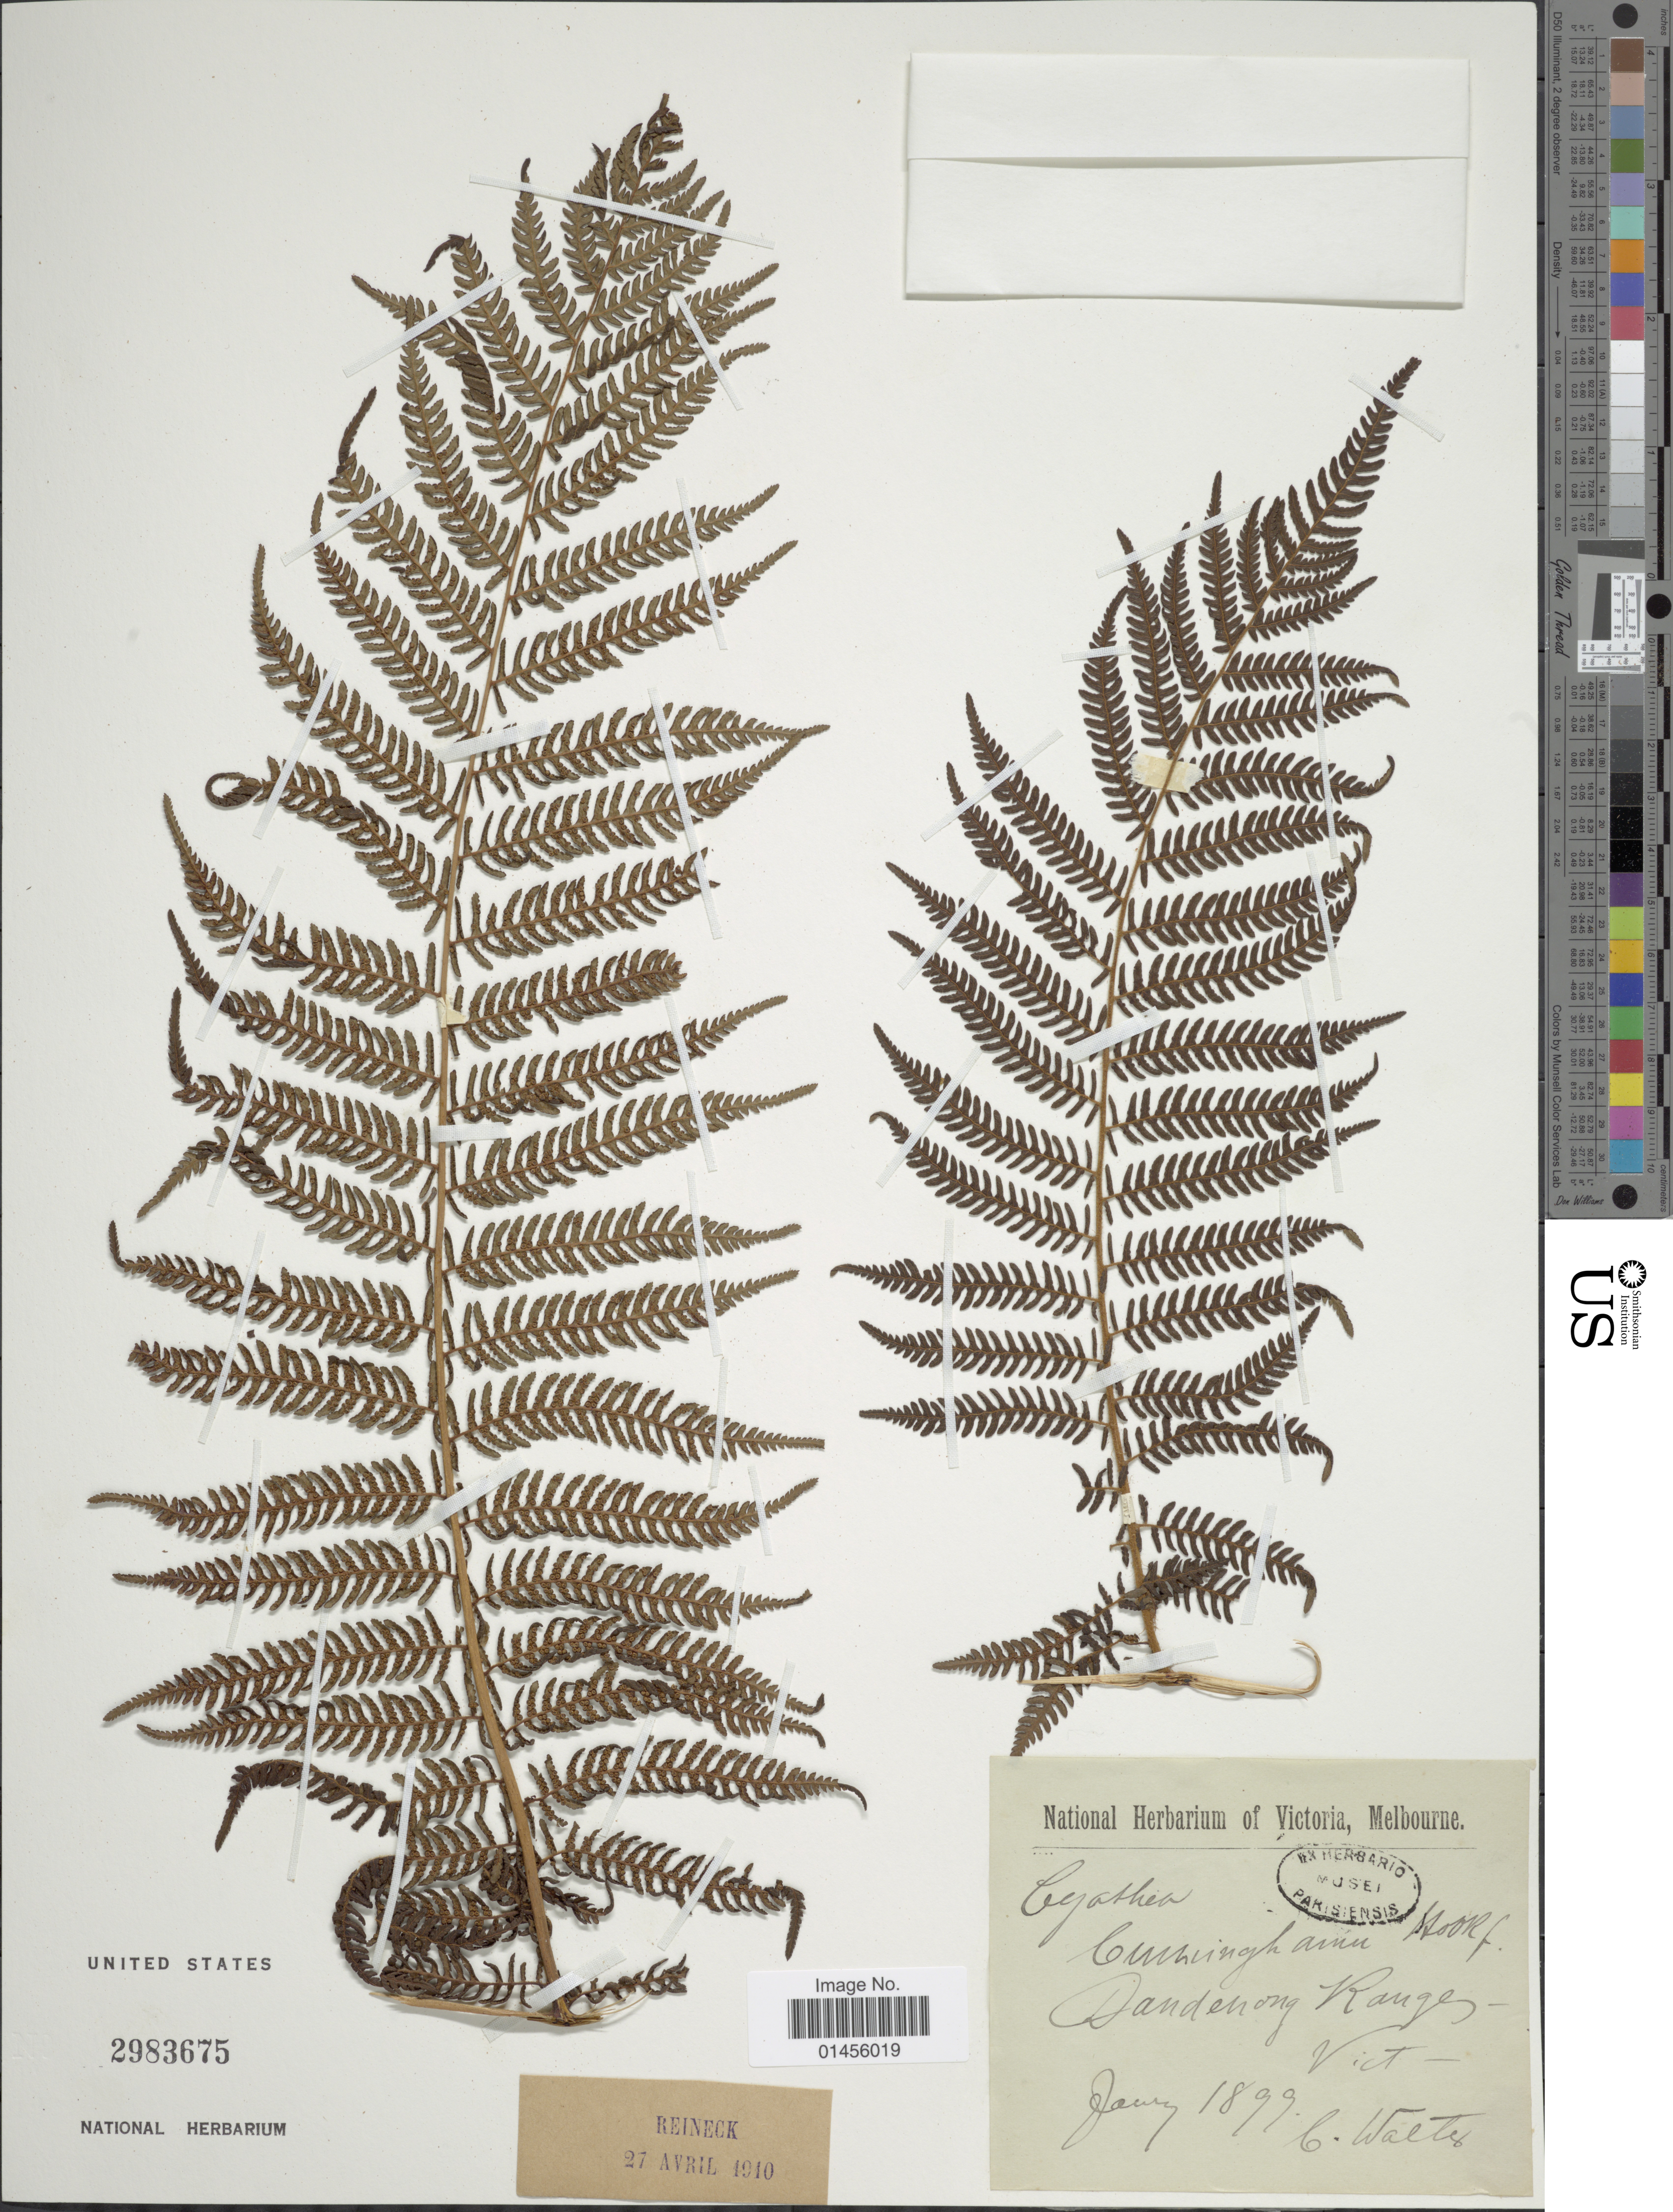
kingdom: Plantae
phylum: Tracheophyta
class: Polypodiopsida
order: Cyatheales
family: Cyatheaceae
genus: Alsophila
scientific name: Alsophila cunninghamii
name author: (Hook. f.) R.M. Tryon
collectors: C. Walts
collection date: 1899-01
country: Australia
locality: Dandenong Ranges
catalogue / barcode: US 2983675